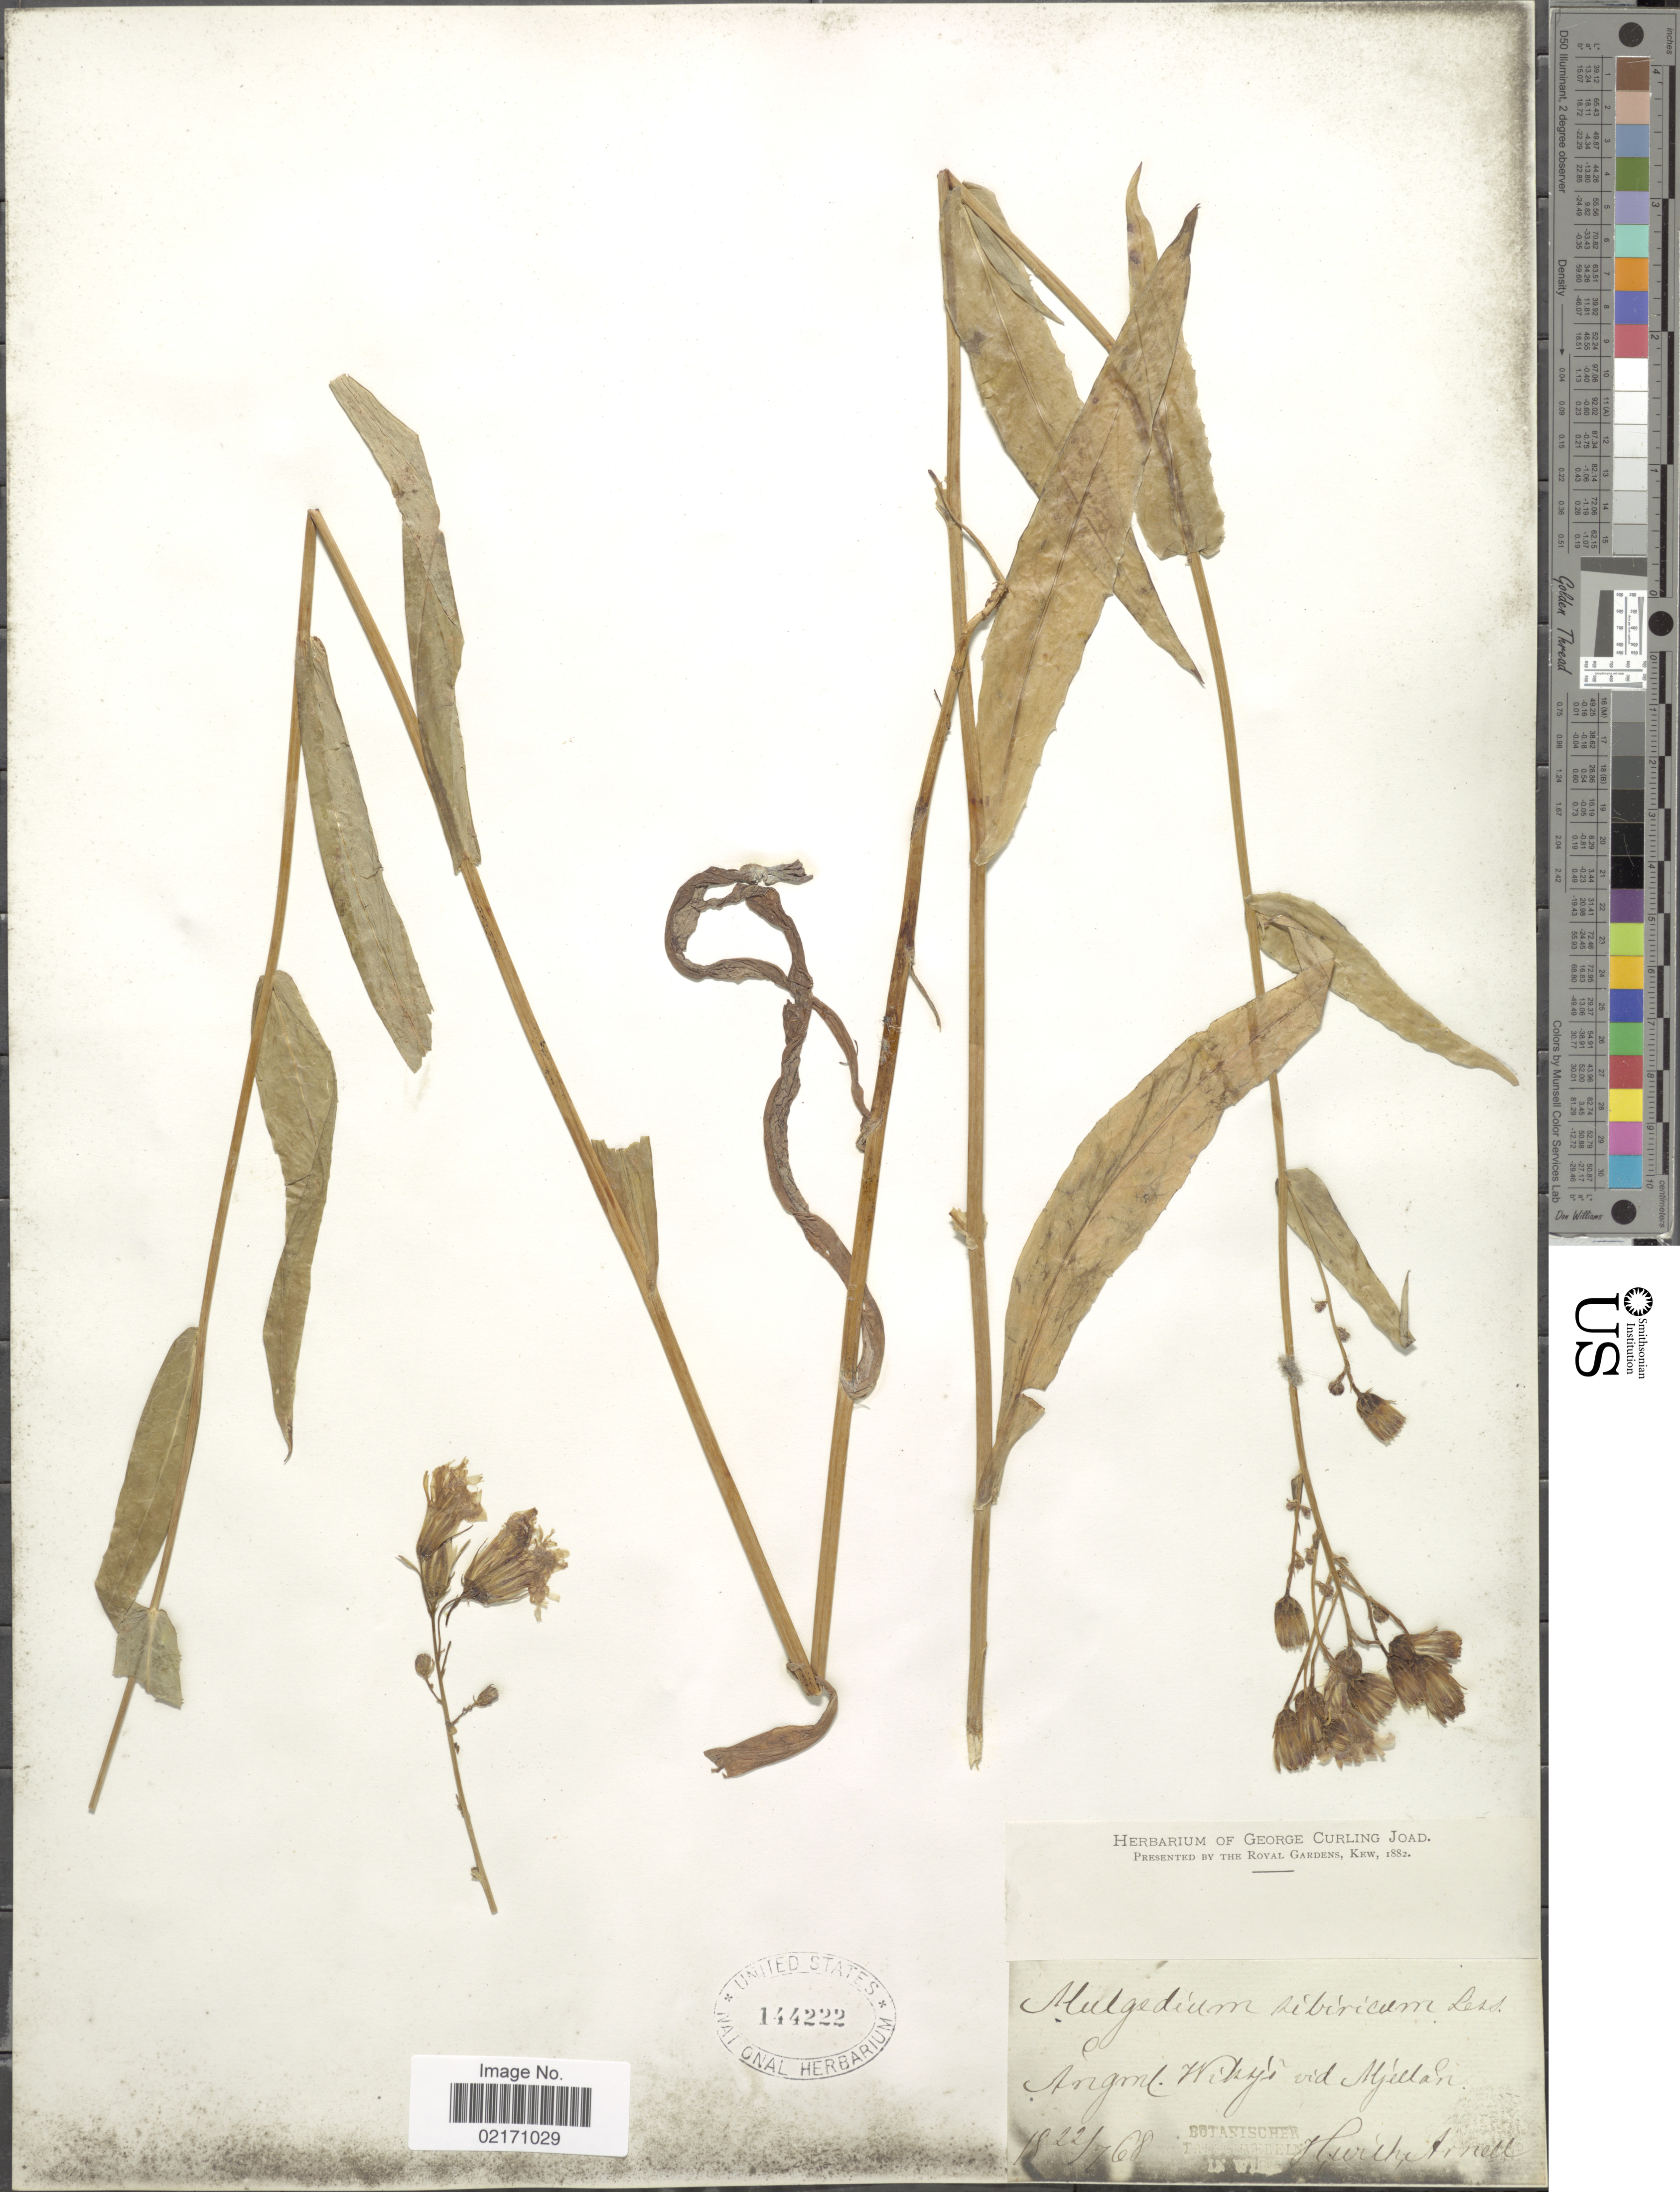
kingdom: Plantae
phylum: Tracheophyta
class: Magnoliopsida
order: Asterales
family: Asteraceae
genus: Lactuca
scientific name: Lactuca sibirica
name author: (L.) Maxim.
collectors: H. W. Arnell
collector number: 18*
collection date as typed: Transcribed d/m/y: 22/7/68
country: Sweden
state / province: Västernorrland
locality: Angml. (Wiksjo vid Mjellan) [interpreted]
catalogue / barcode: US 144222